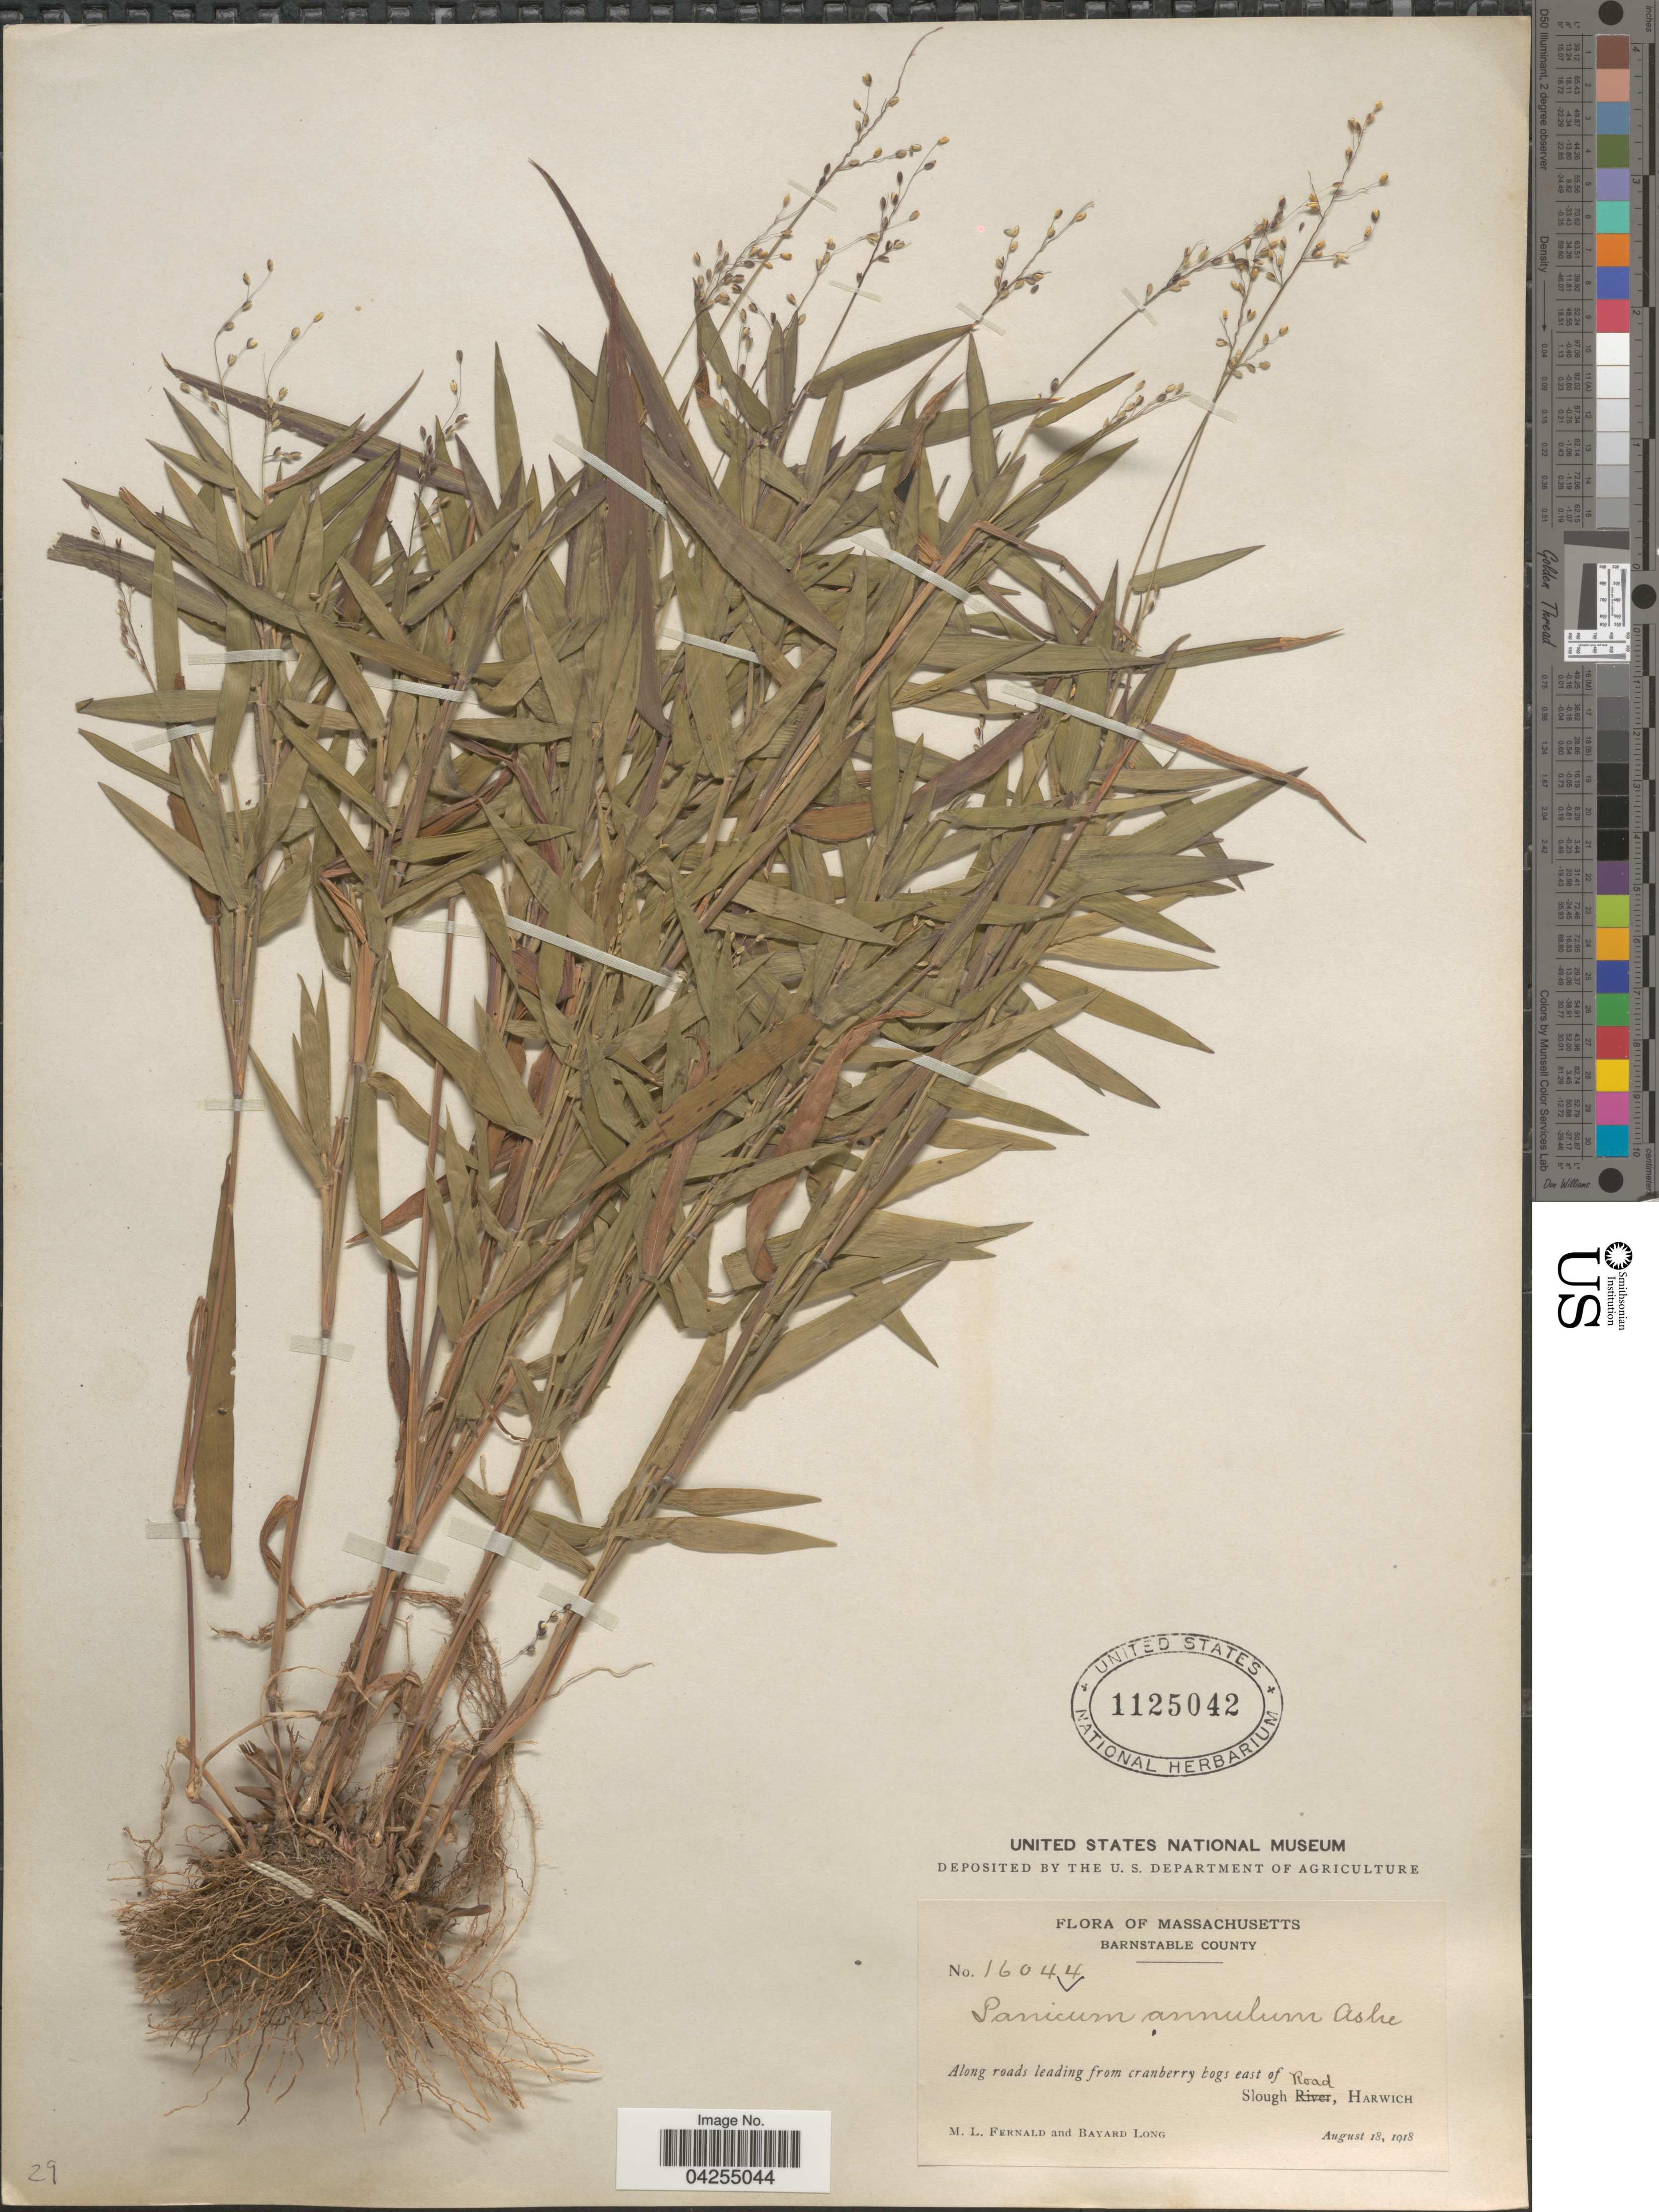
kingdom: Plantae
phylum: Tracheophyta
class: Liliopsida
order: Poales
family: Poaceae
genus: Dichanthelium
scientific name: Dichanthelium dichotomum var. dichotomum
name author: (L.) Gould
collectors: M. L. Fernald & B. Long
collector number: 16044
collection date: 1918-08-18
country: United States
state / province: Massachusetts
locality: Barnstable County. Along roads leading from cranberry bogs east of Slough Road, Harwich.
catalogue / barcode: US 1125042